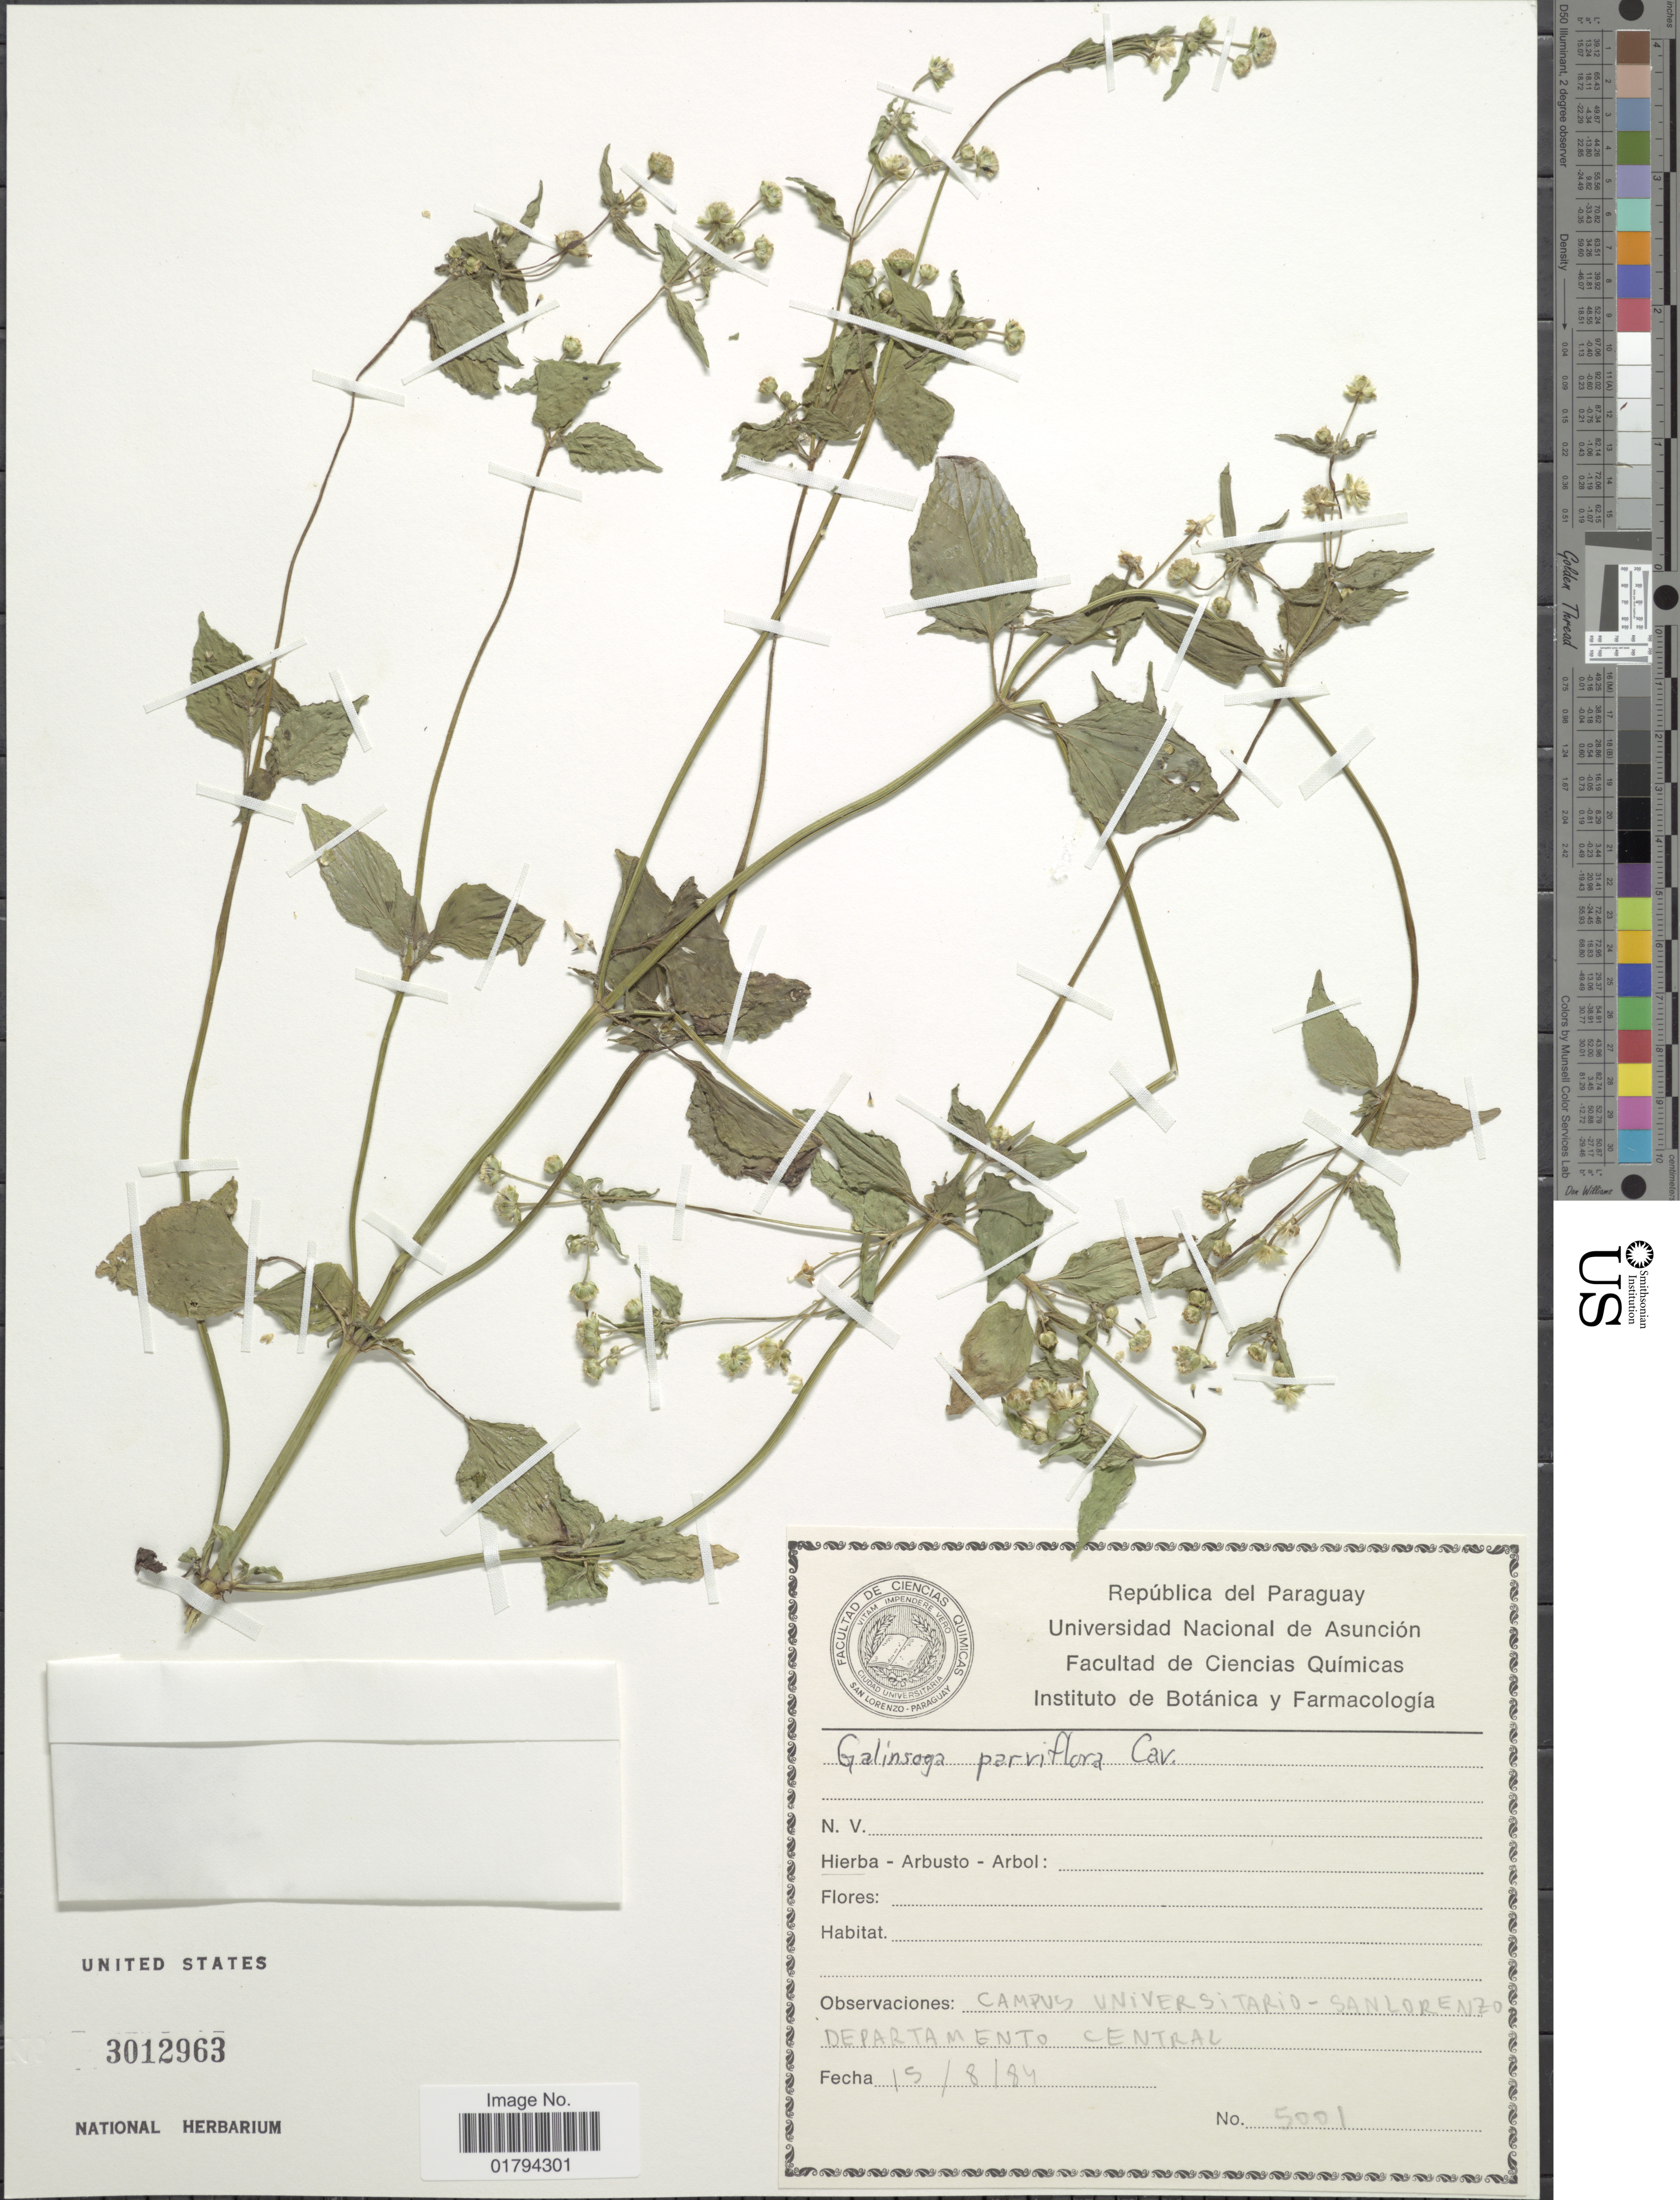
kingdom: Plantae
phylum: Tracheophyta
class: Magnoliopsida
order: Asterales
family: Asteraceae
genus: Galinsoga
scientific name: Galinsoga parviflora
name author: Cav.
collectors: Facultad de Ciencias Quimicas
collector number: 5001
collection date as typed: Transcribed d/m/y: 15/8/84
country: Paraguay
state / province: Central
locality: Campus Universitario-San Lorenzo.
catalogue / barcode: US 3012963